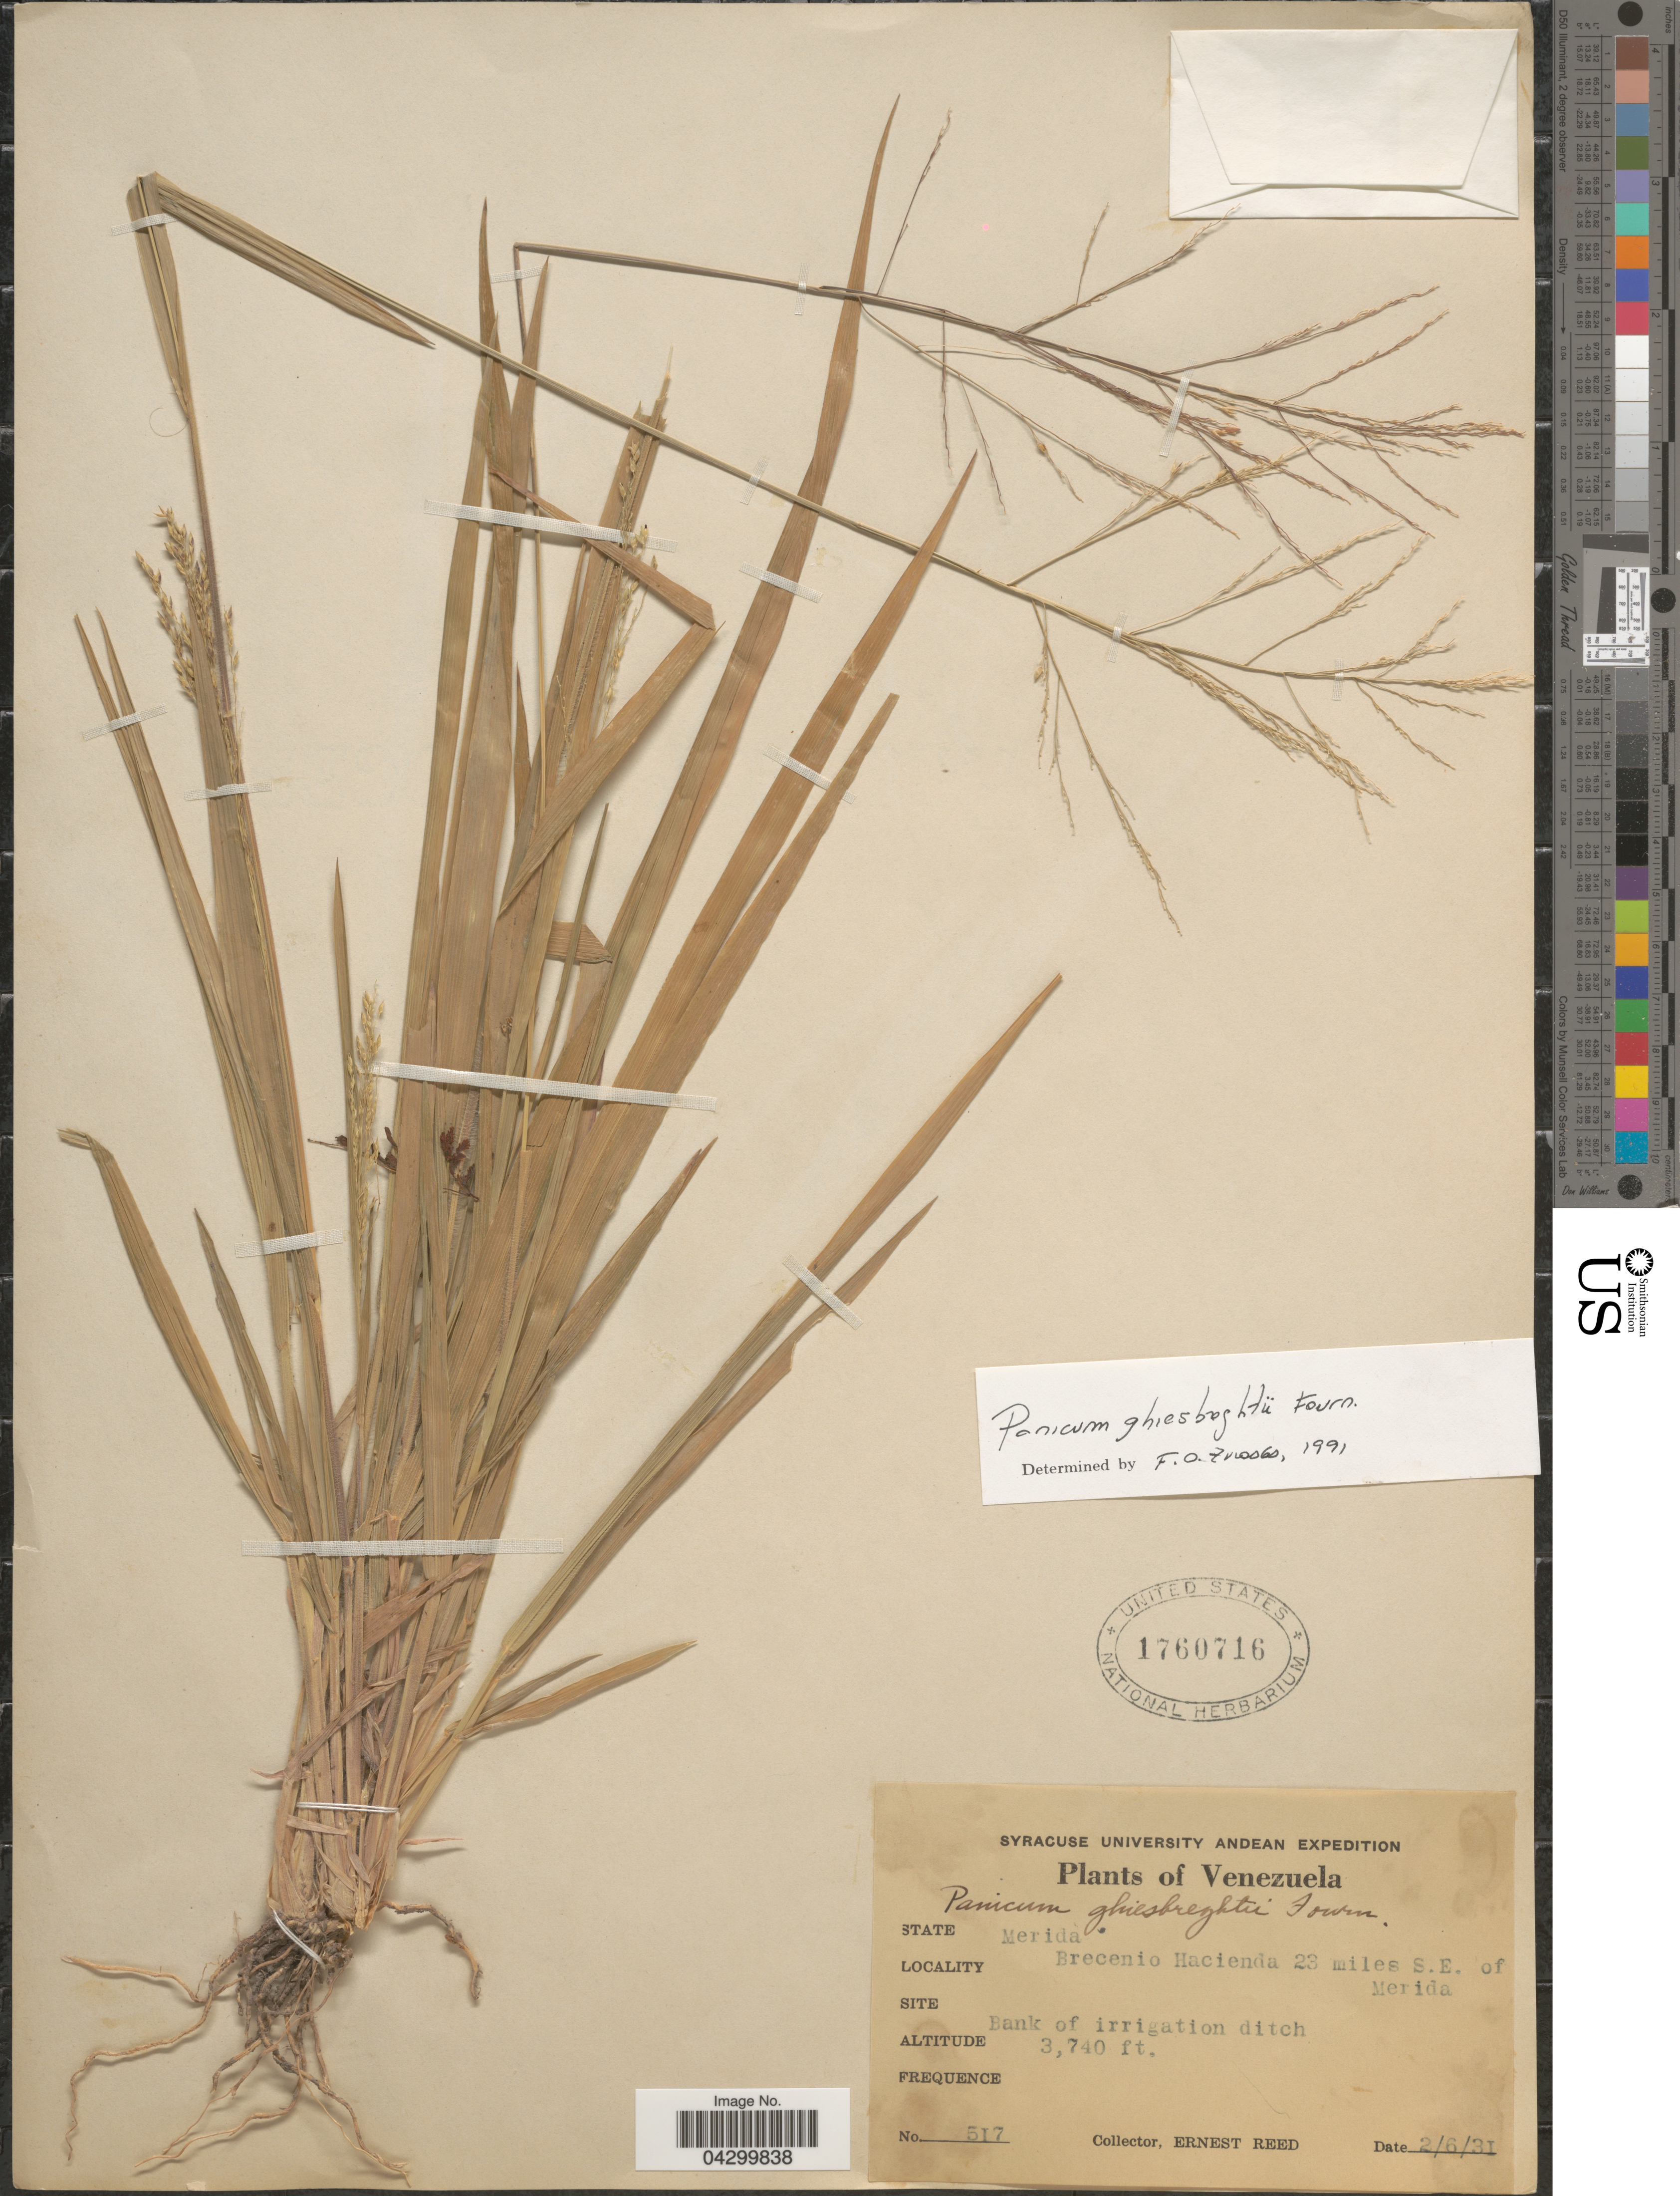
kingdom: Plantae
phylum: Tracheophyta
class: Liliopsida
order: Poales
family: Poaceae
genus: Panicum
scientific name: Panicum ghiesbreghtii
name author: E. Fourn.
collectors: E. Reed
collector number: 517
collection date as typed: Transcribed d/m/y: 2/6/31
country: Venezuela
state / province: Merida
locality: Brecenio Hacienda 23 miles S. E. of Merida.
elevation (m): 1140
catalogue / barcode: US 1760716